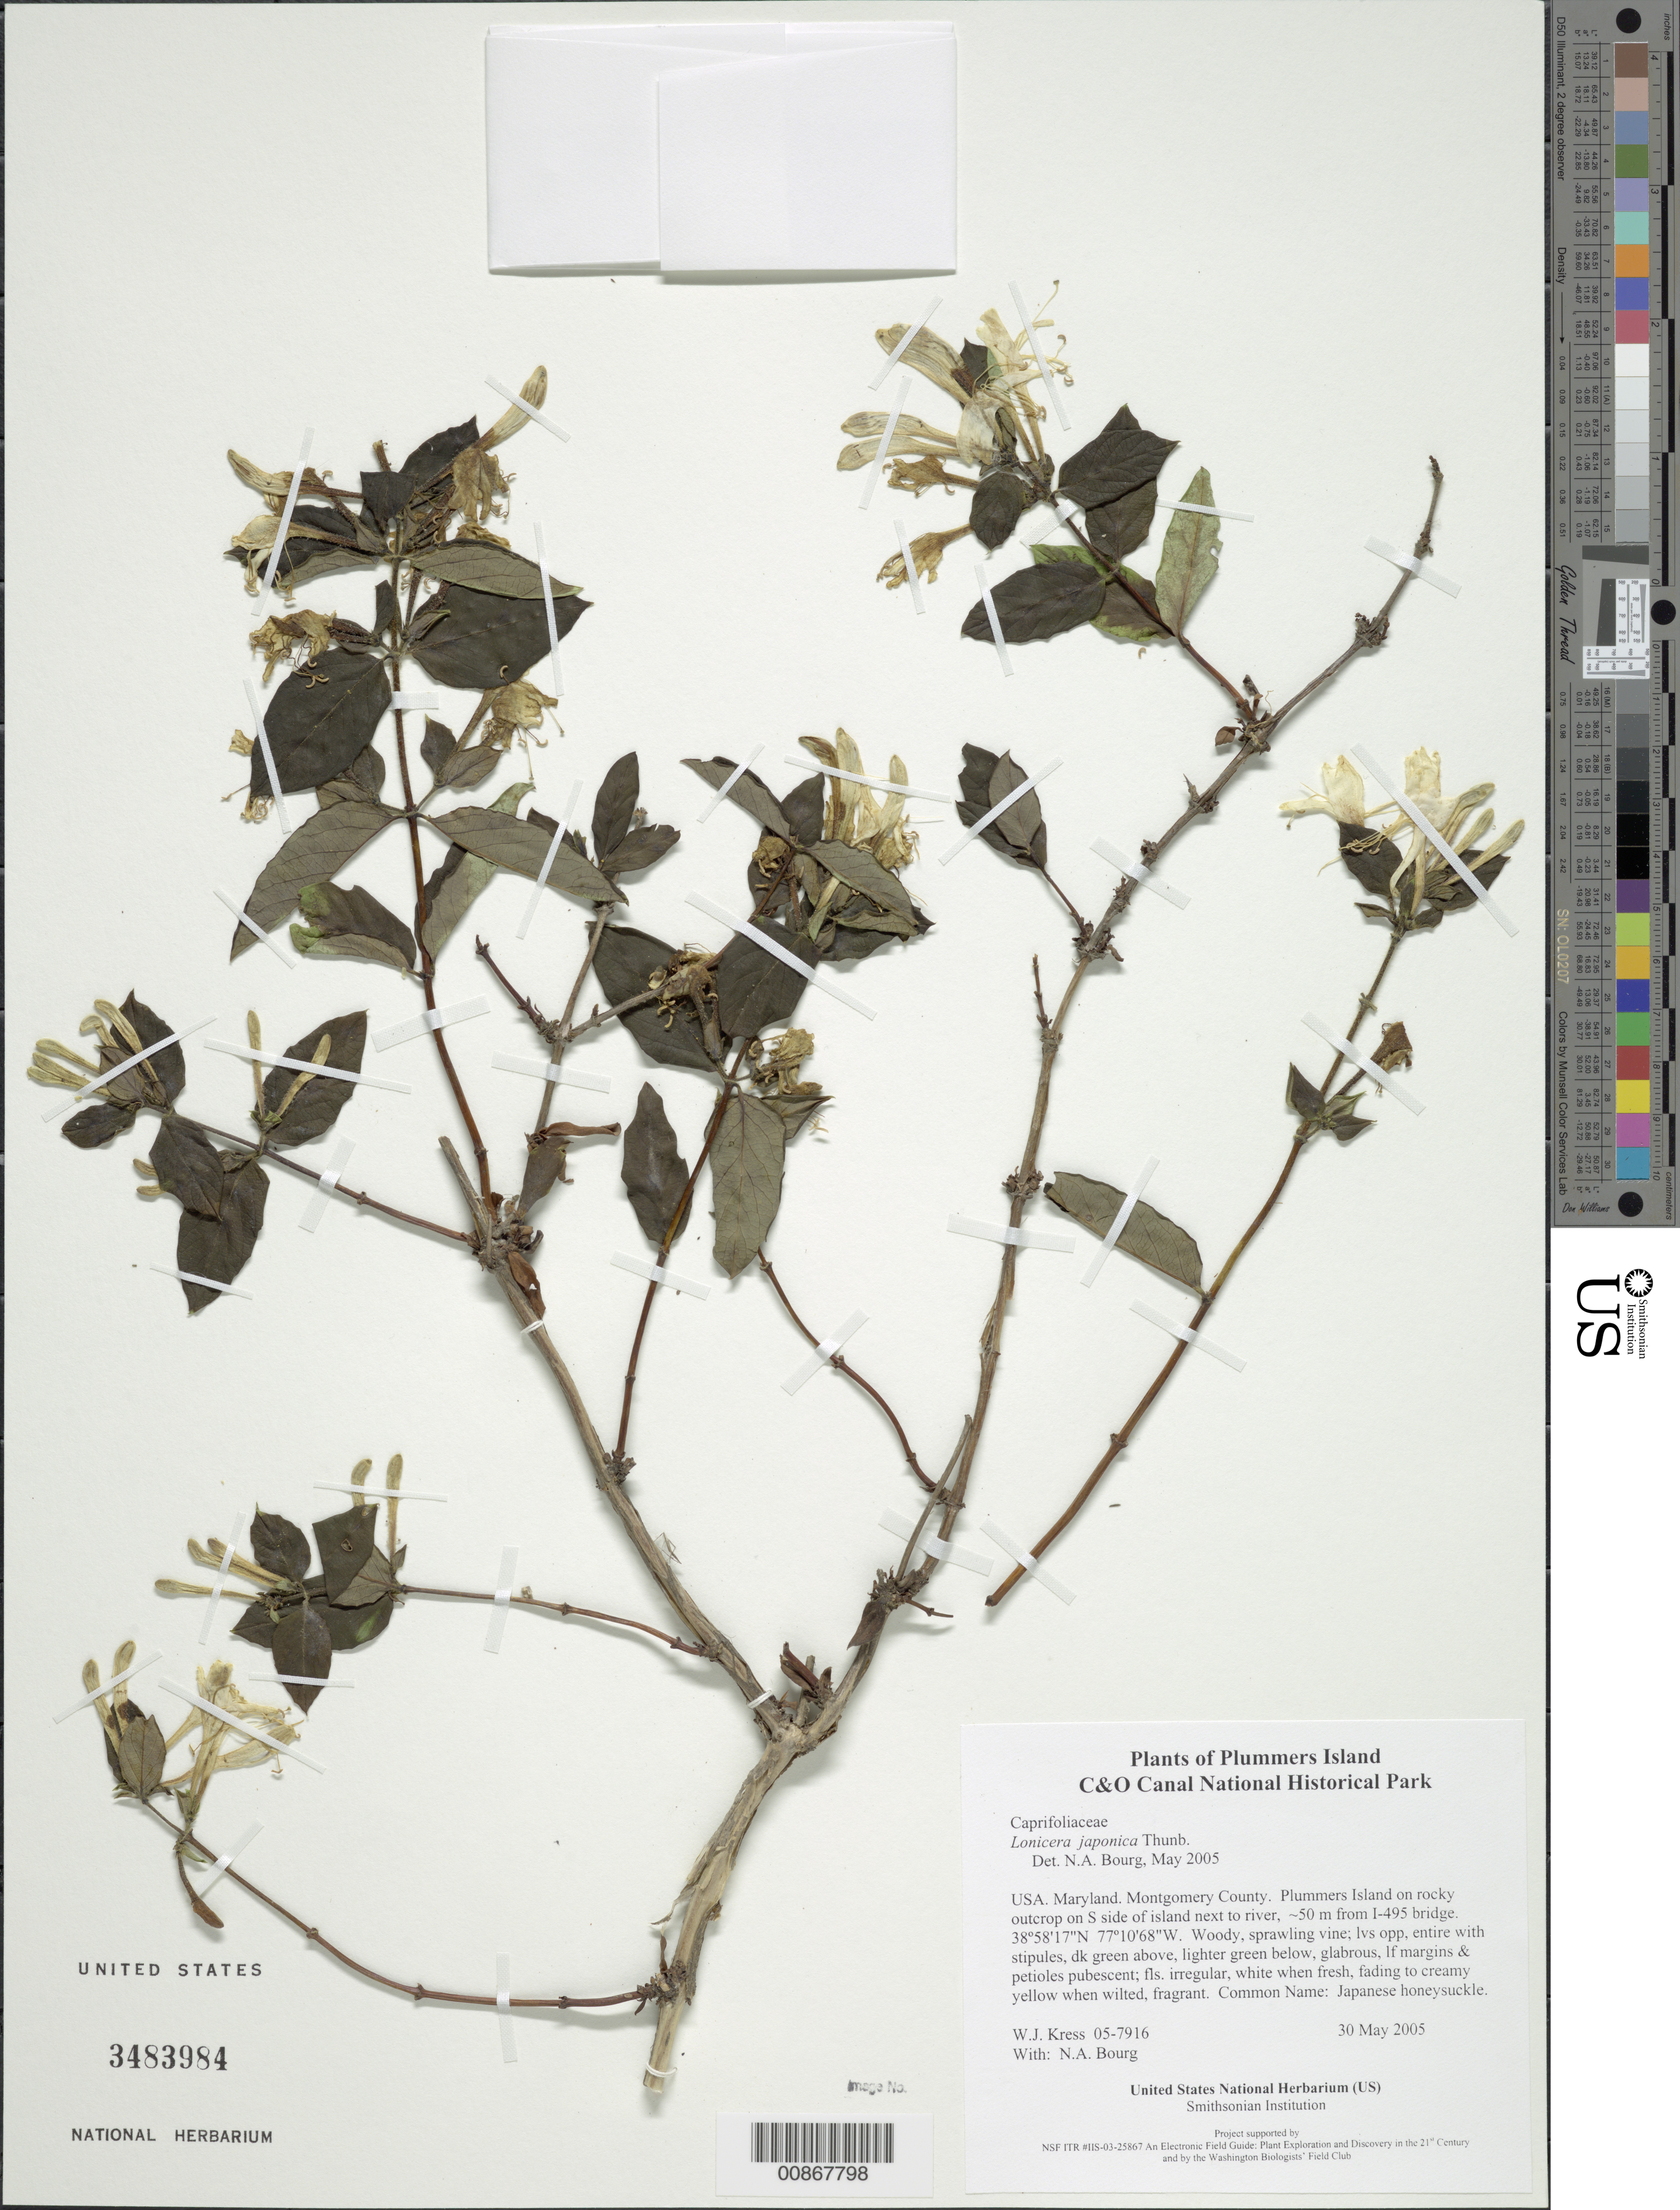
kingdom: Plantae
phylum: Tracheophyta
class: Magnoliopsida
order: Dipsacales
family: Caprifoliaceae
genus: Lonicera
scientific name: Lonicera japonica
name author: Thunb.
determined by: Bourg, N. A.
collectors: W. J. Kress & N. A. Bourg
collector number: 05-7916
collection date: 2005-05-30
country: United States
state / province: Maryland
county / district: Montgomery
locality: Chesapeake and Ohio Canal National Historical Park, Plummers Island on rocky outcrop on S side of island next to river, & ~50 from I-495 bridge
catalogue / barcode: US 3483984